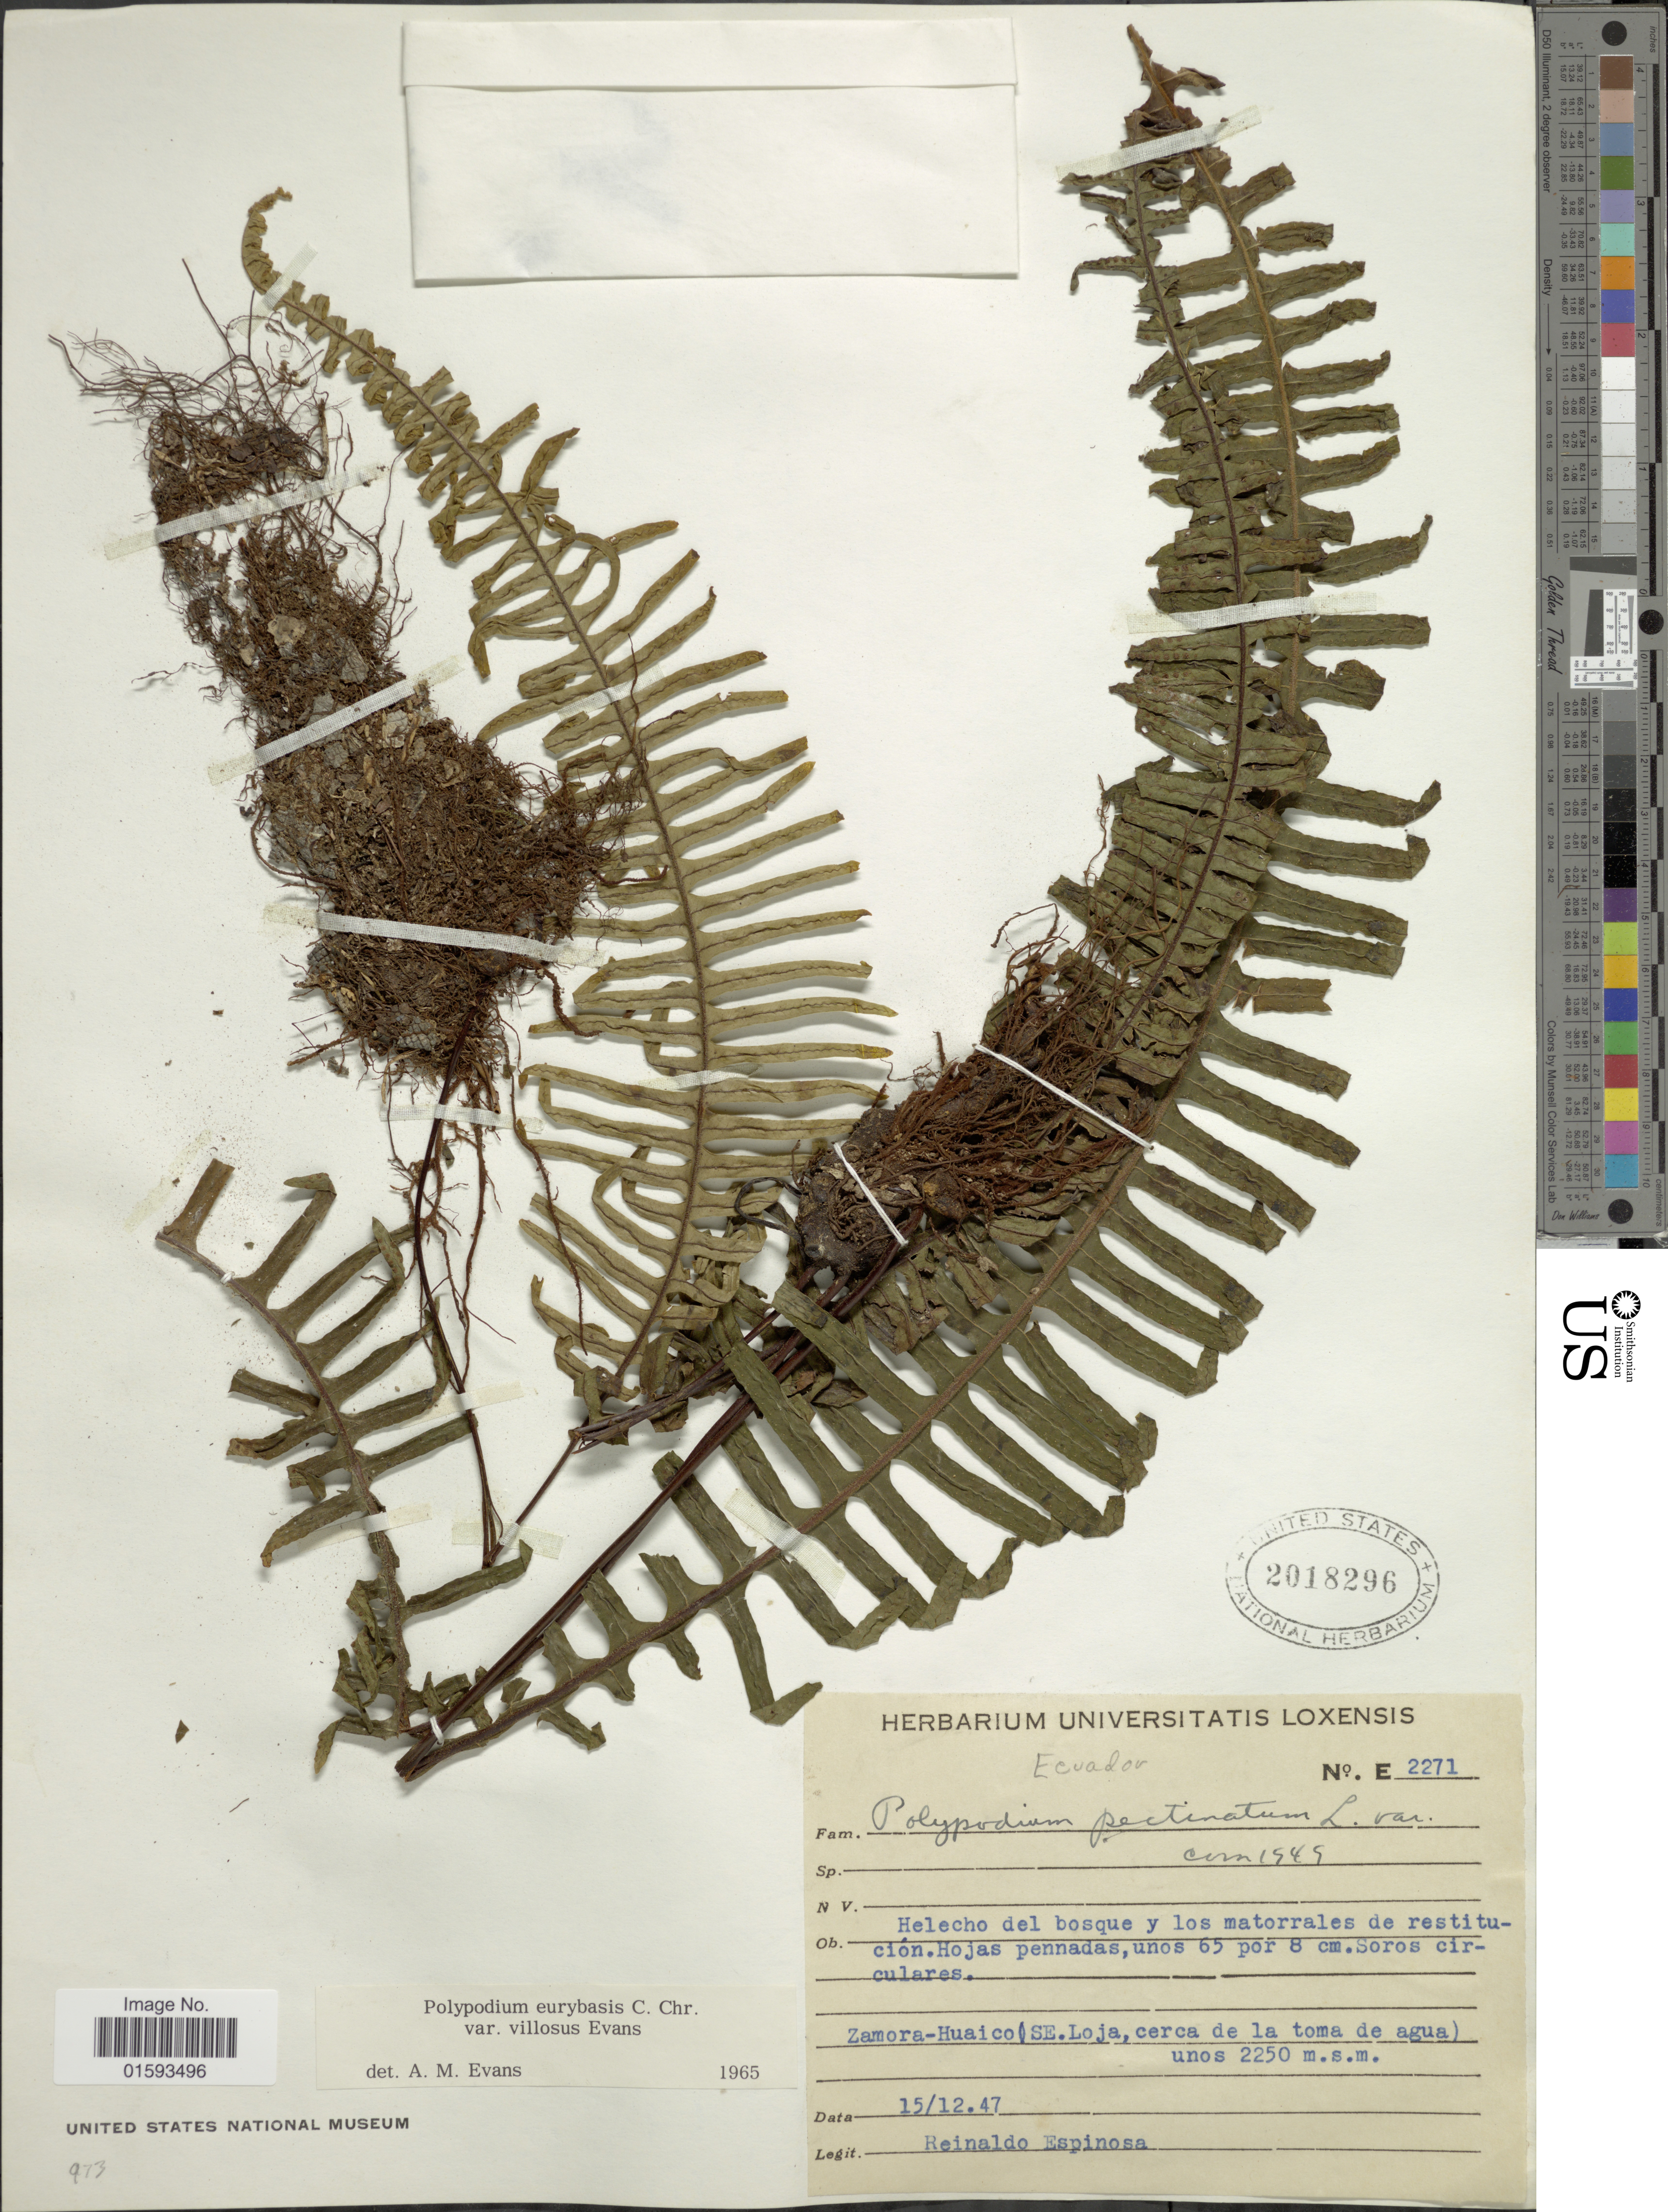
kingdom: Plantae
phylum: Tracheophyta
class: Polypodiopsida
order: Polypodiales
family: Polypodiaceae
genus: Pecluma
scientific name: Pecluma eurybasis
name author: (C. Chr.) M.G. Price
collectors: R. Espinosa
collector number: E2271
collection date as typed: Transcribed d/m/y: 15/12/47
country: Ecuador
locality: Zamora - Huaico, (SE Loja, cerca de la toma de agua)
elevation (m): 2250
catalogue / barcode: US 2018296